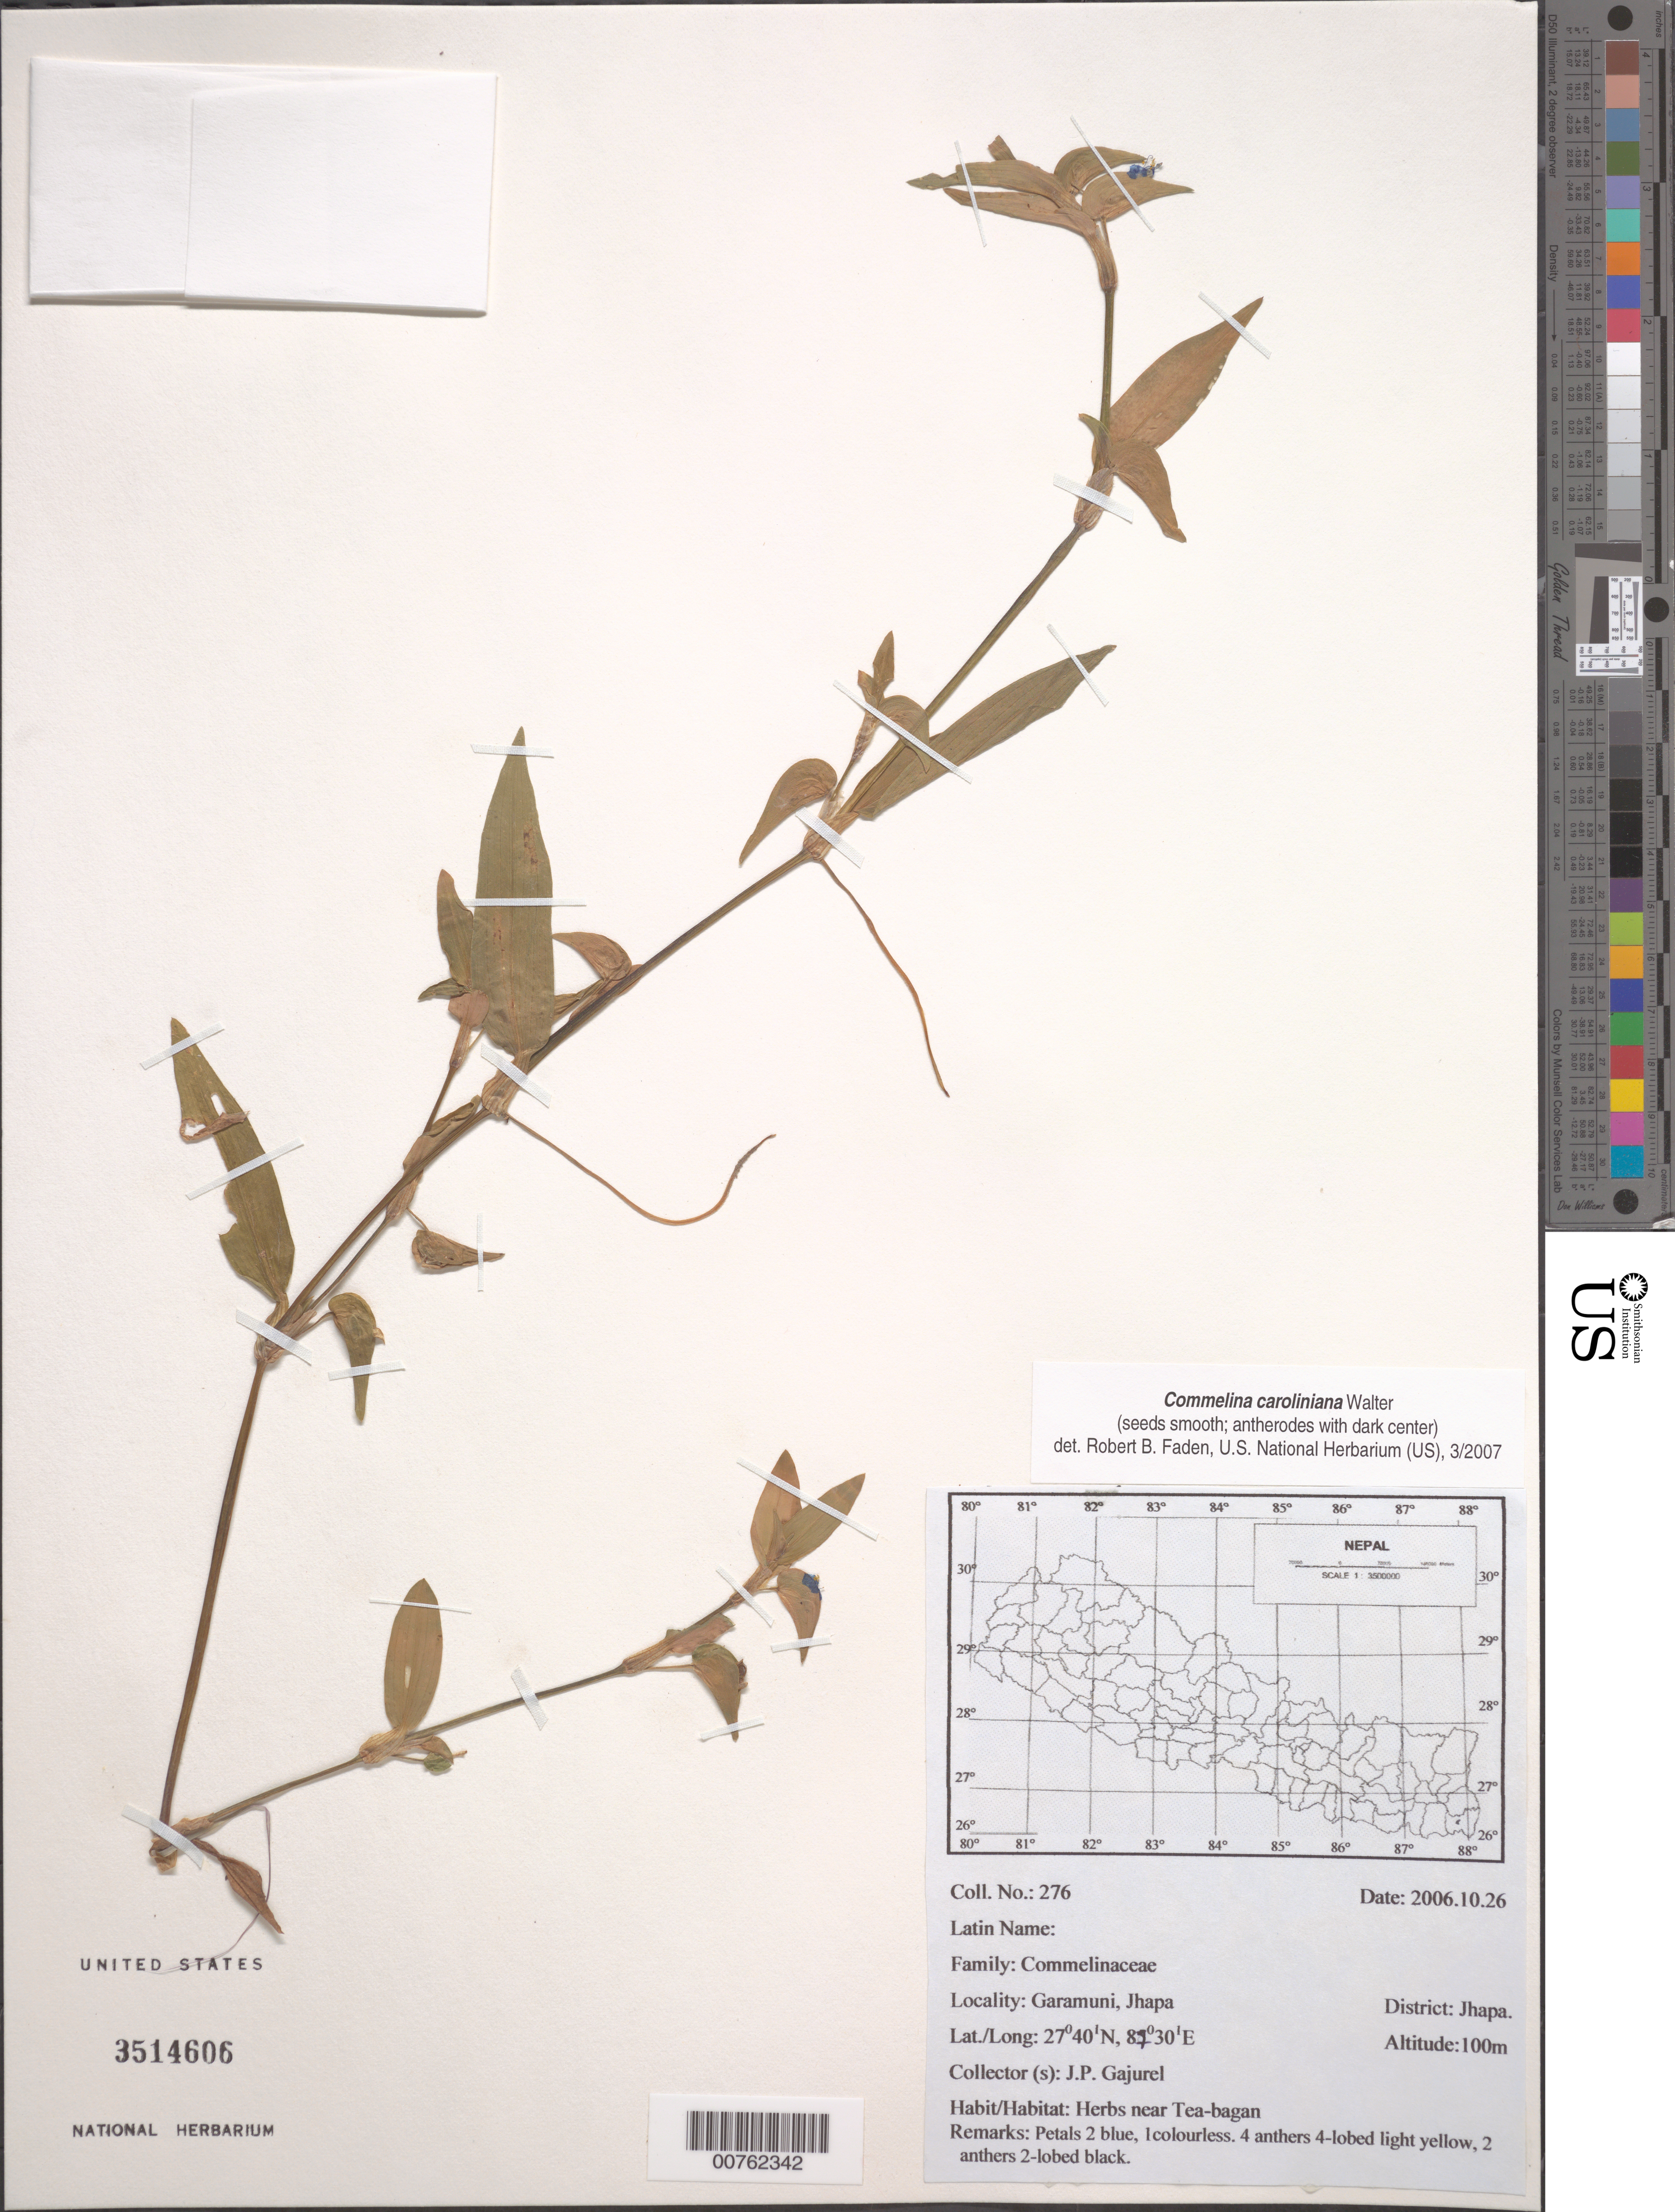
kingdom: Plantae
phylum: Tracheophyta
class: Liliopsida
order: Commelinales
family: Commelinaceae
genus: Commelina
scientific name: Commelina caroliniana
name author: Walter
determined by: Faden, Robert B., (US), Smithsonian Institution - National Museum of Natural History (UNITED STATES)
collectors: J. Gajurel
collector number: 276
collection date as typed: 26 Oct 2006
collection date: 2006-10-26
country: Nepal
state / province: Mechi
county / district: Jhapa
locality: Garamuni, Jhapa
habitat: Herbs near Tea-bagan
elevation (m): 100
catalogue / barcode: US 3514606